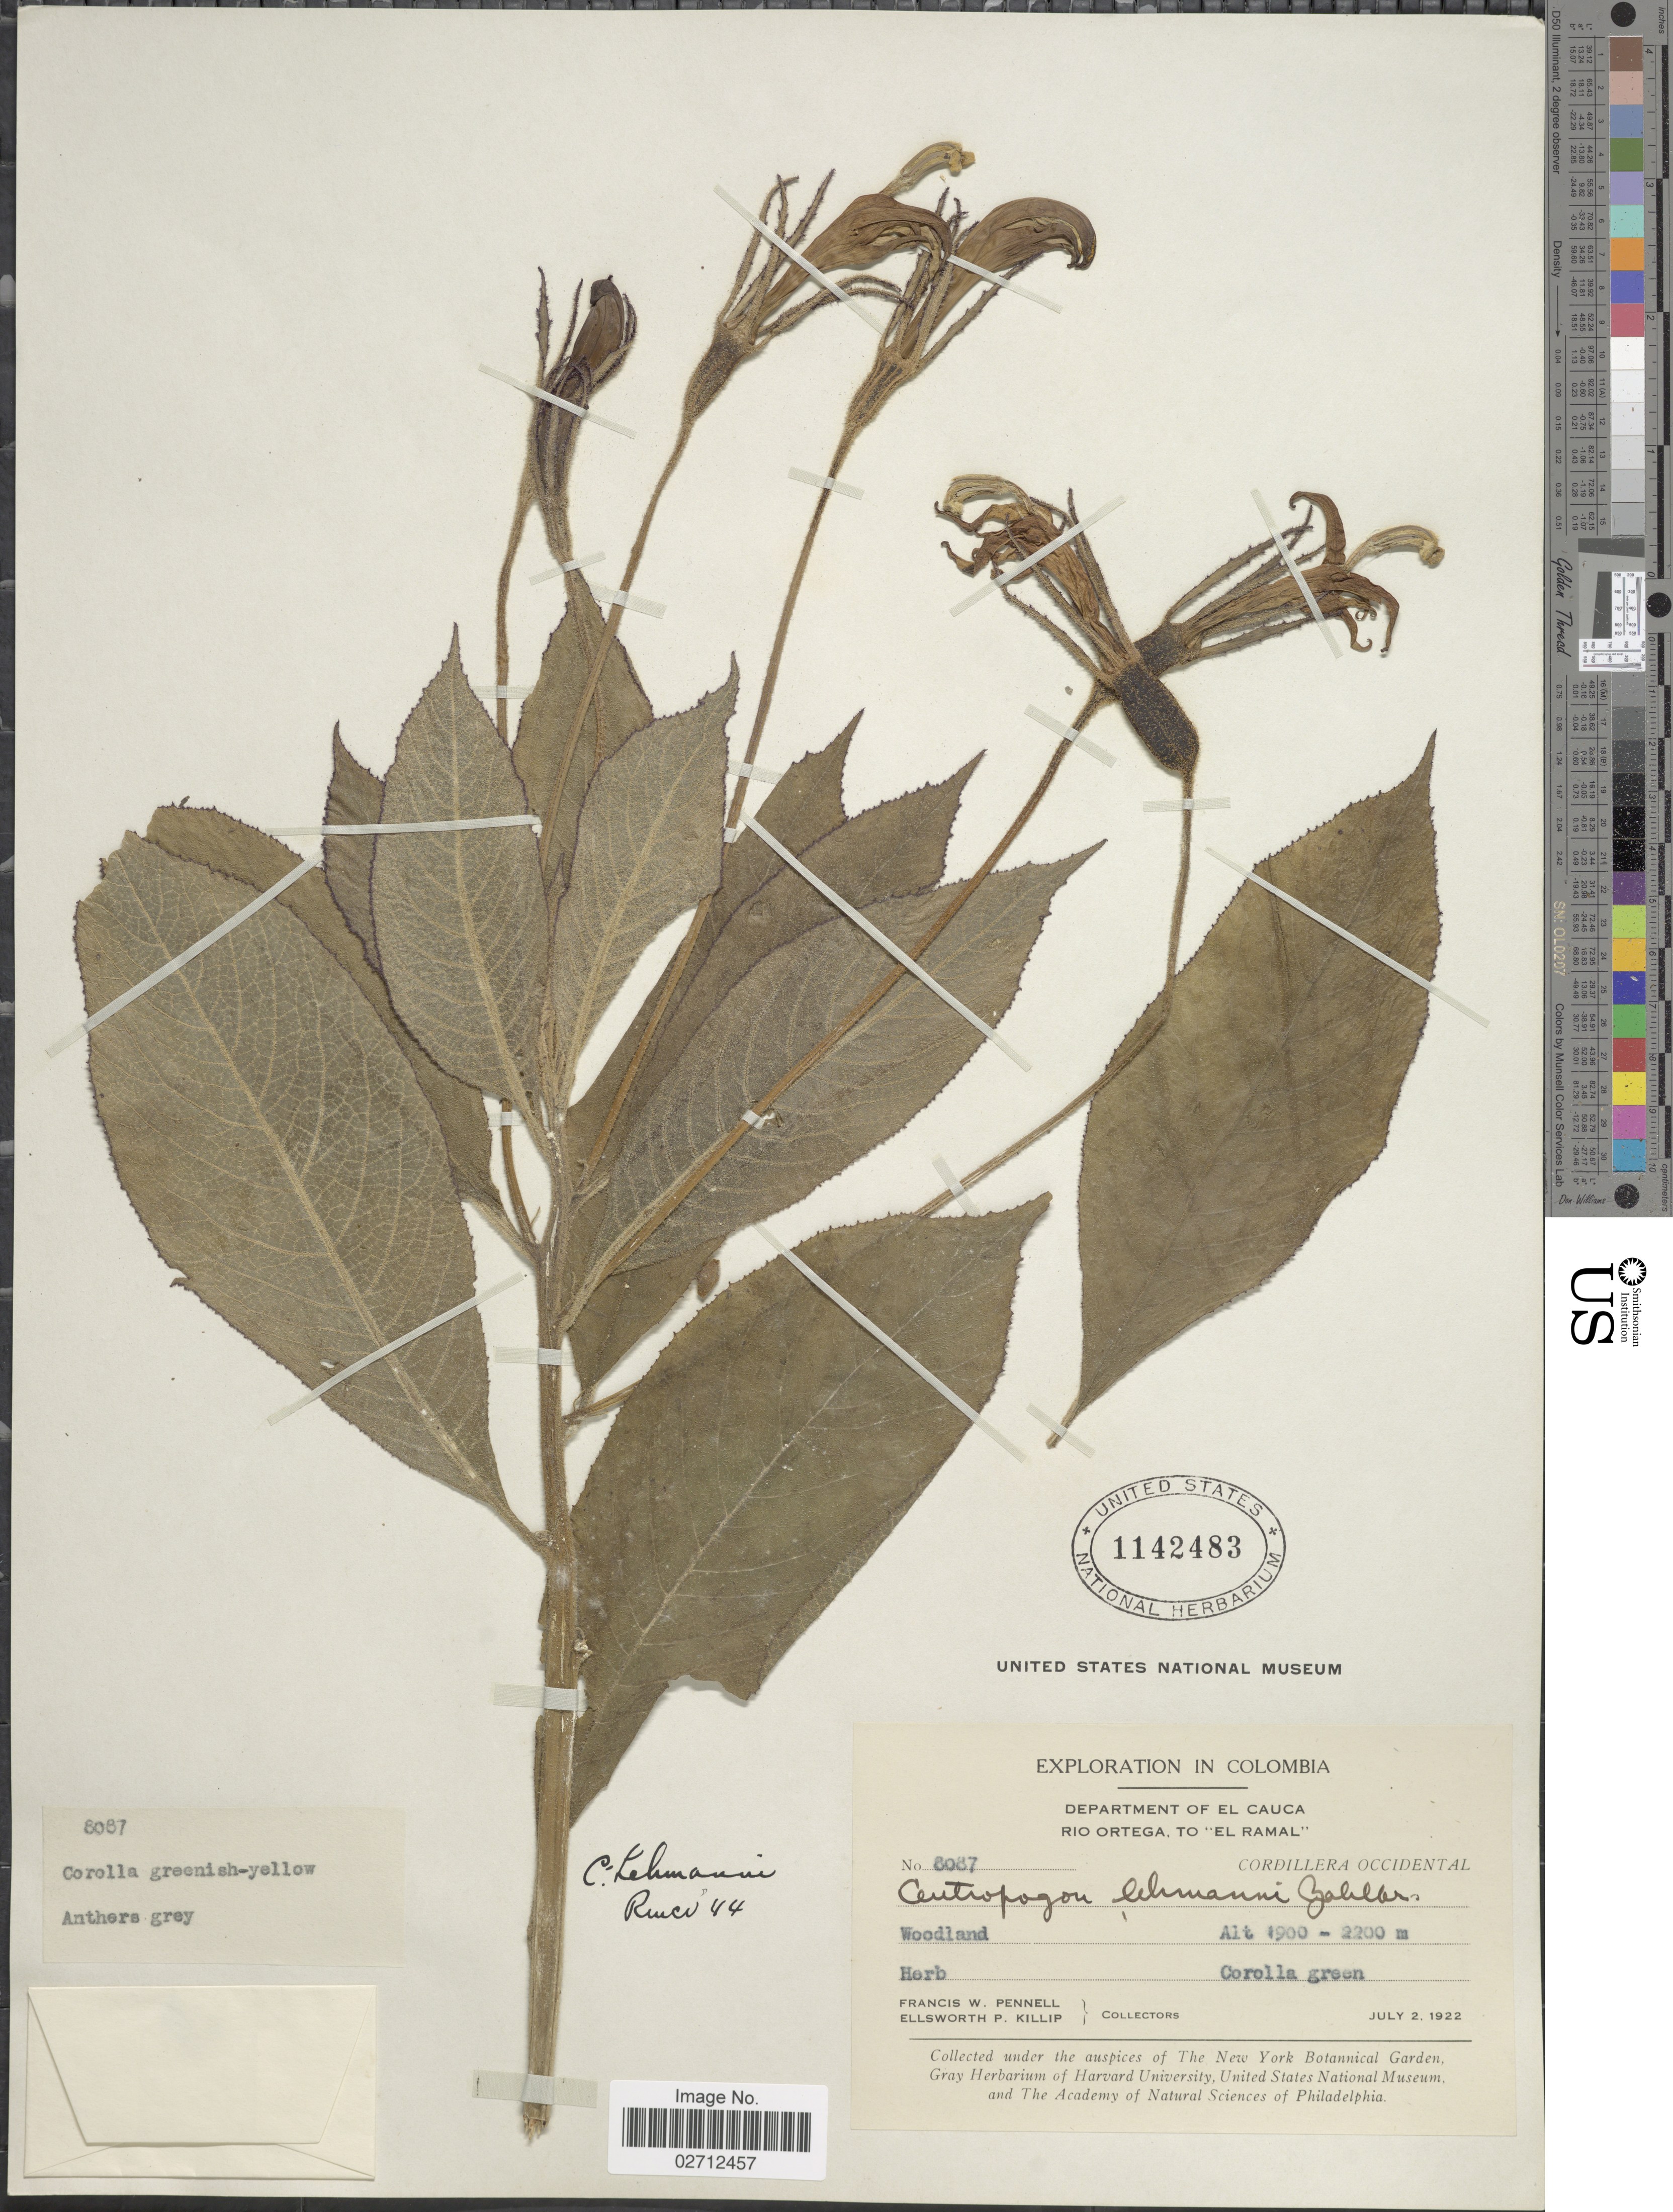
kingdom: Plantae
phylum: Tracheophyta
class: Magnoliopsida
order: Asterales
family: Campanulaceae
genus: Centropogon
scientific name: Centropogon lehmannii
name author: Zahlbr.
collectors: F. W. Pennell & E. P. Killip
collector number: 8087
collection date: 1922-07-02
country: Colombia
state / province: Cauca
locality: Department of El Cauca, Rio Ortega, to 'El Ramal', Cordillera Occidental, Woodland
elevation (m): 1900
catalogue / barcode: US 1142483